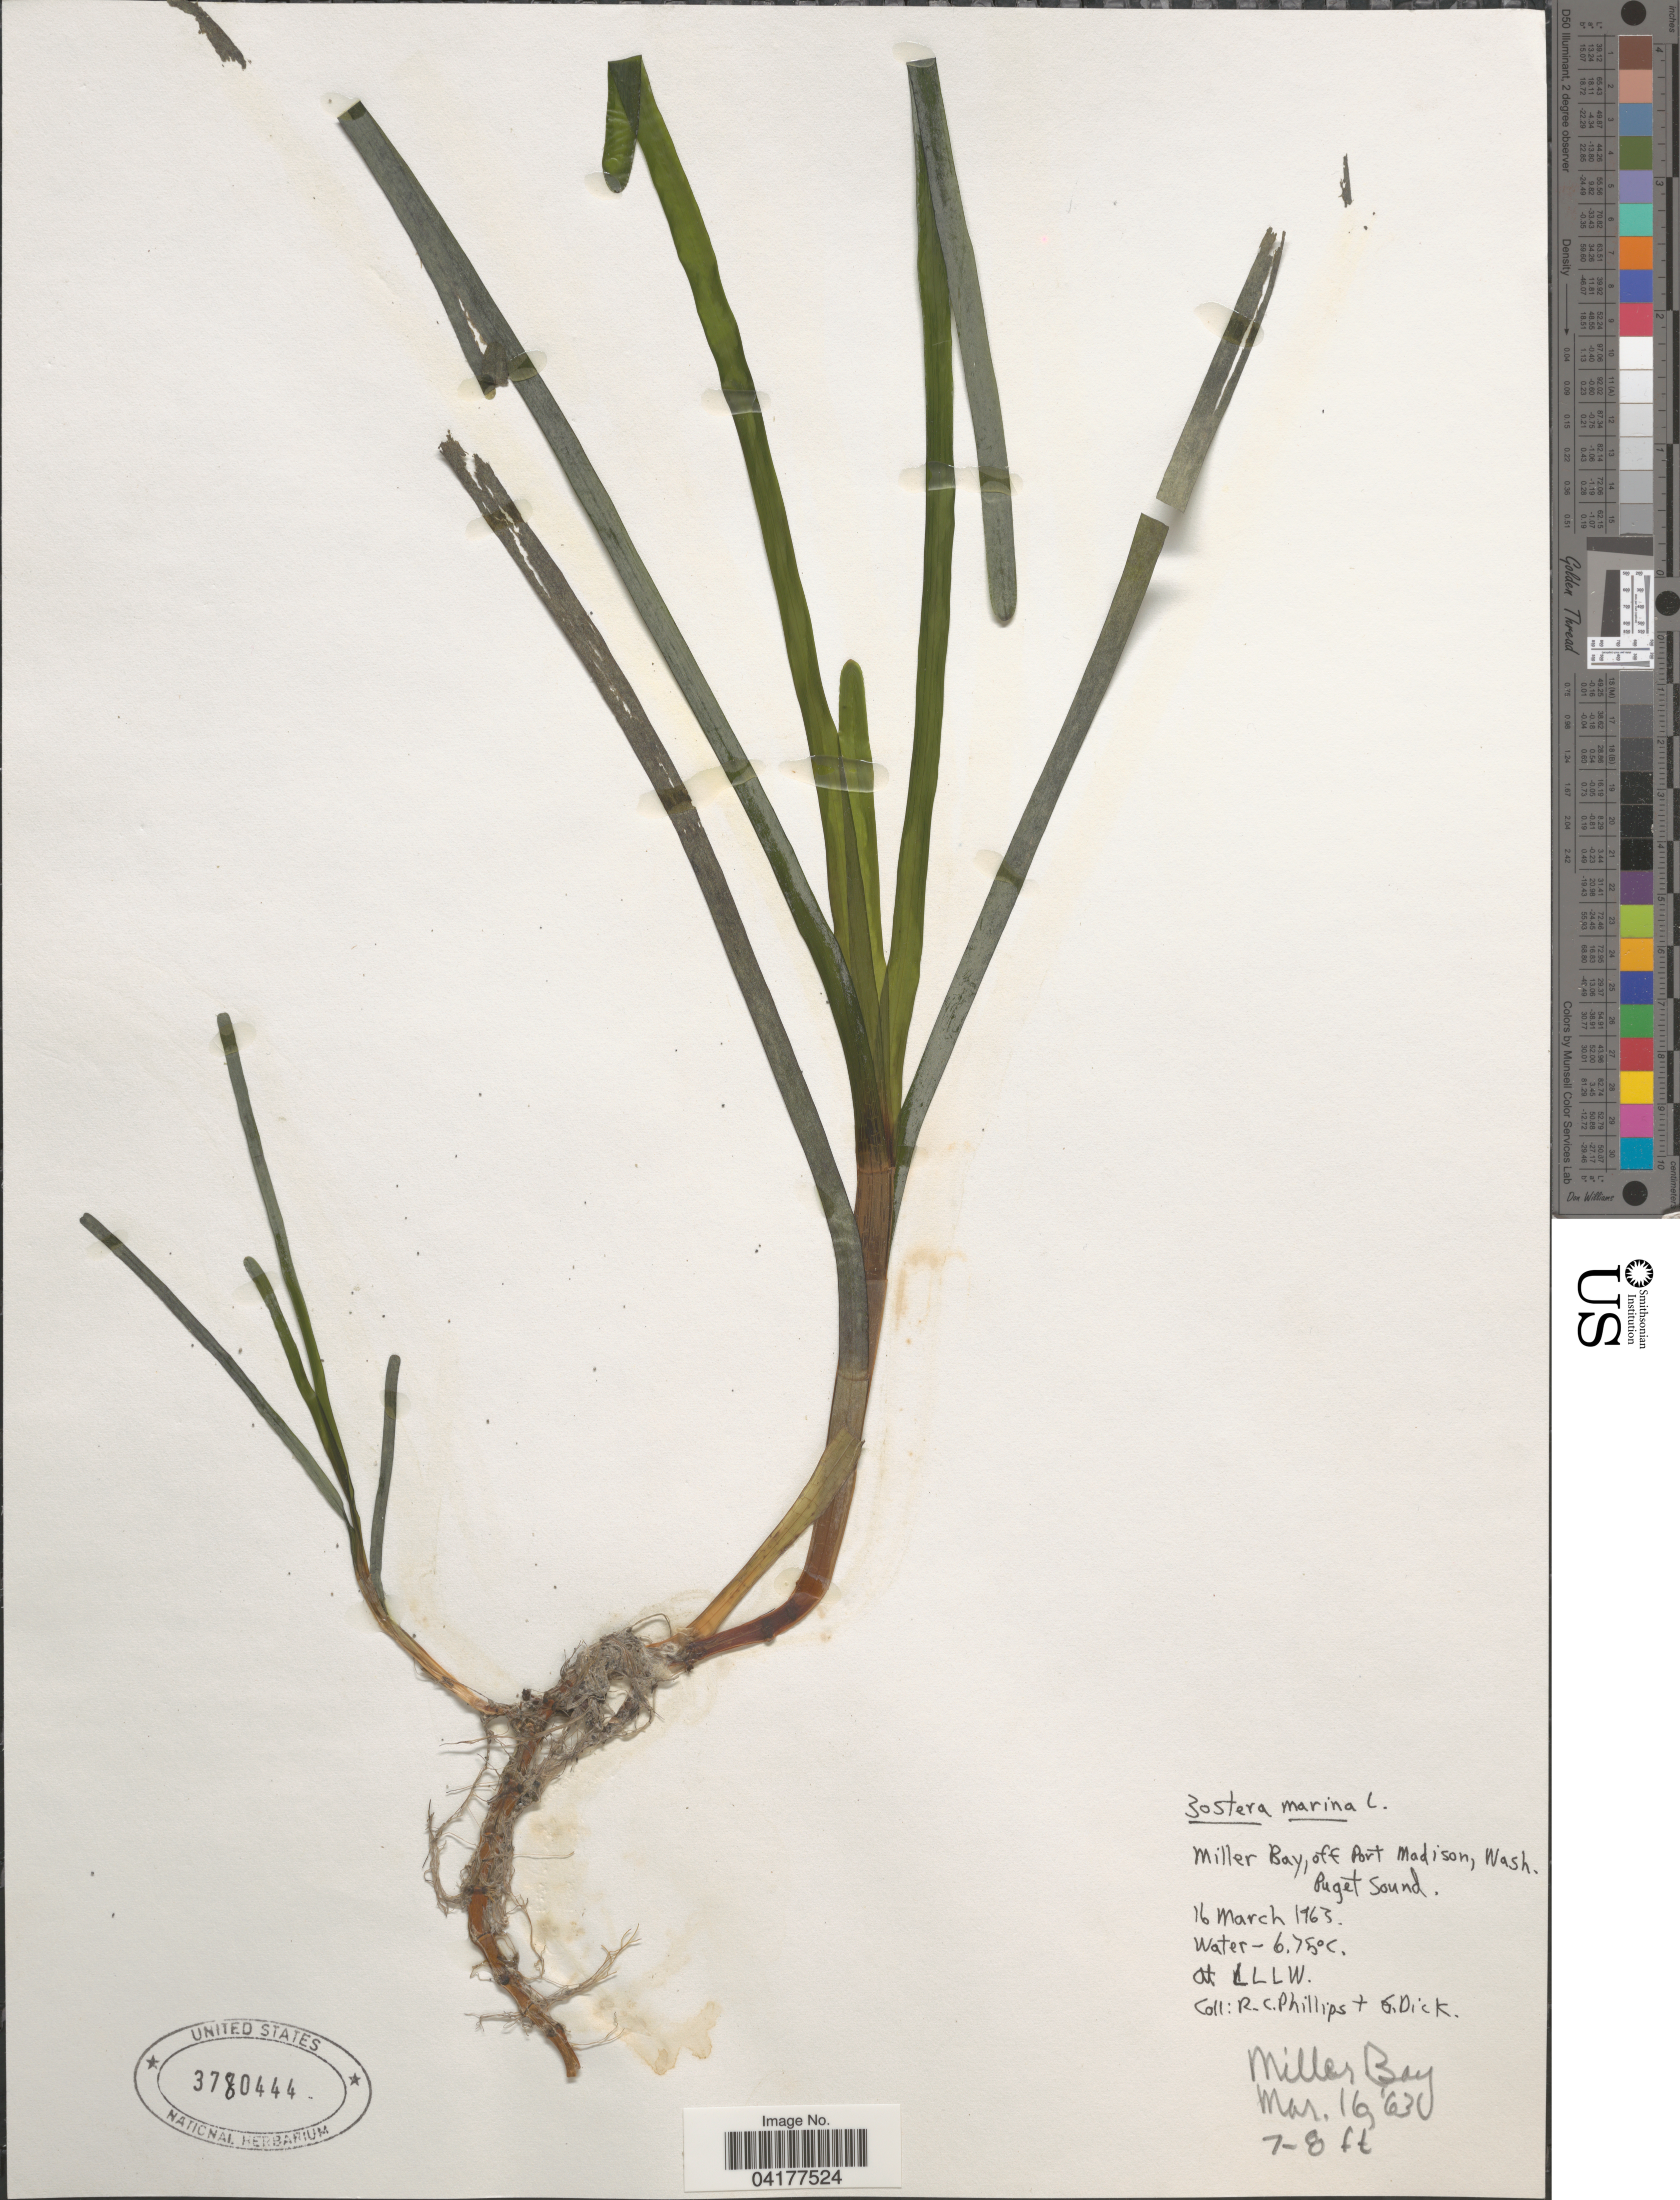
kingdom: Plantae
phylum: Tracheophyta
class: Liliopsida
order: Alismatales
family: Zosteraceae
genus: Zostera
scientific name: Zostera marina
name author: L.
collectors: R. C. Phillips & G. Dick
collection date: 1963-03-16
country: United States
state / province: Washington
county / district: King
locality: Miller Bay, off Port Madison. Puget Sound. At LLLW.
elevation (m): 2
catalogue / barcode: US 3780444